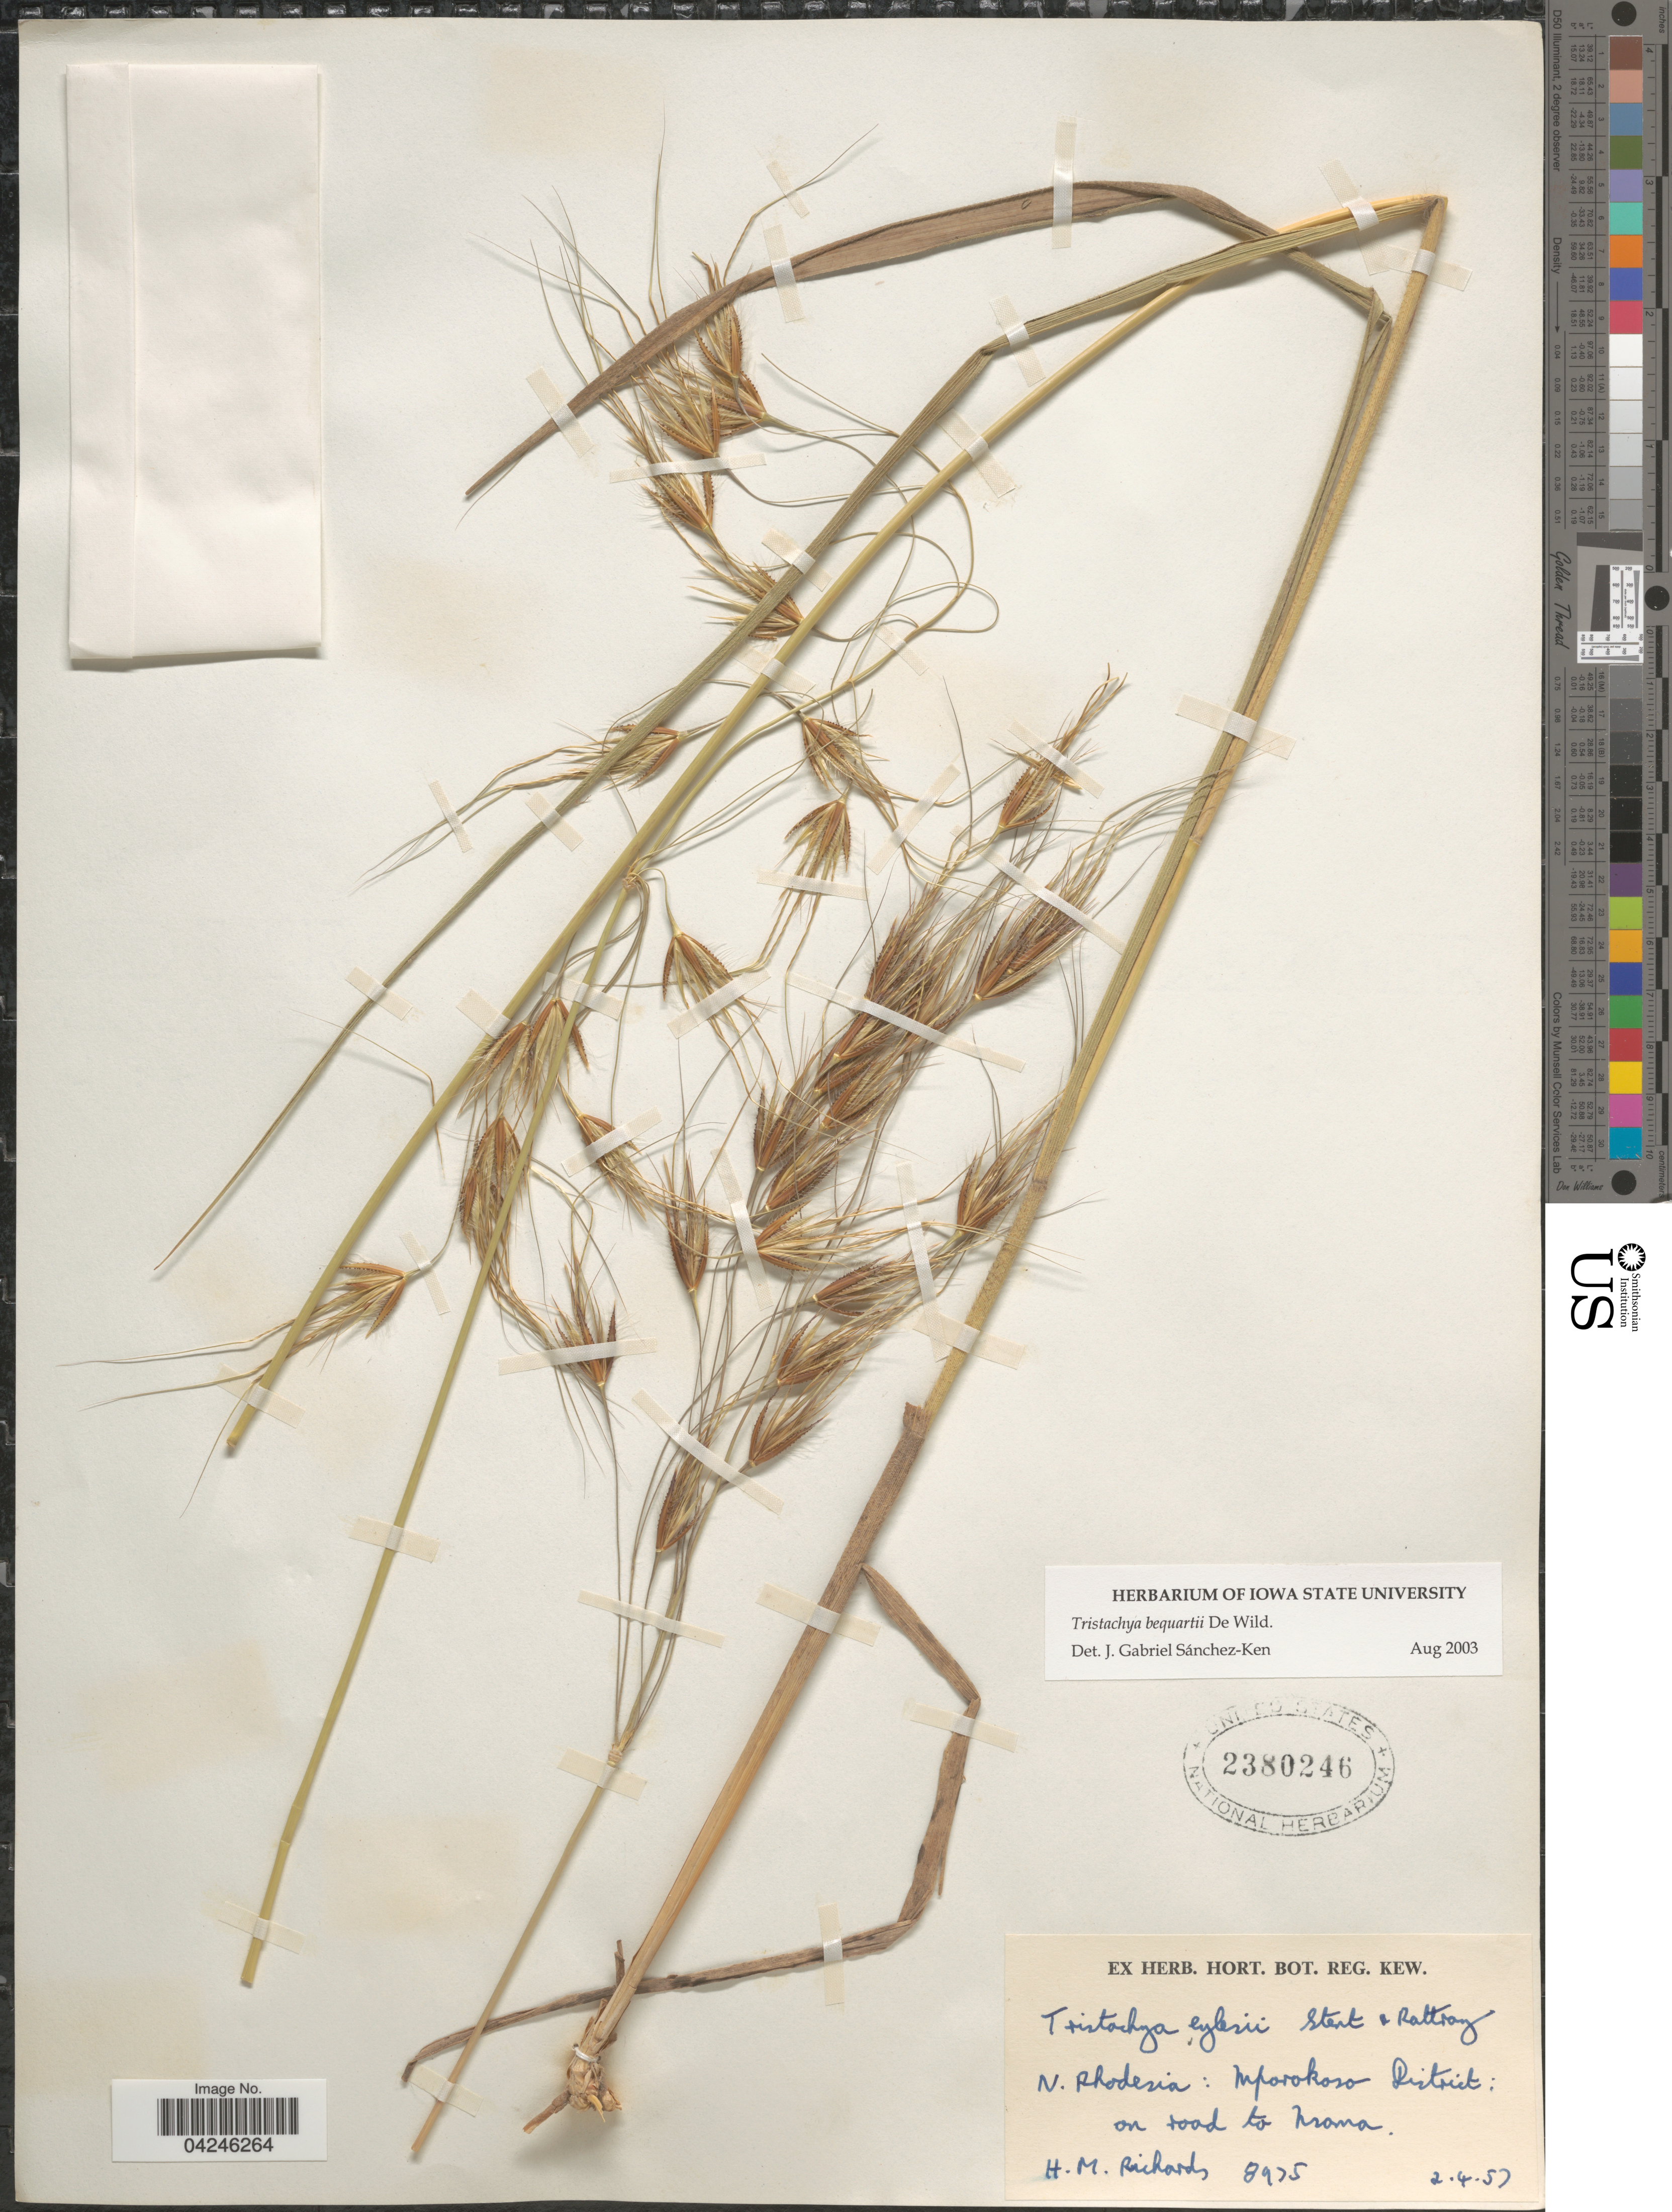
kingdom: Plantae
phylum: Tracheophyta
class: Liliopsida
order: Poales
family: Poaceae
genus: Tristachya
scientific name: Tristachya bequaertii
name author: De Wild.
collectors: H. Richards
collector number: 8975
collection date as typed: Transcribed d/m/y: 2/4/57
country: Zambia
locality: N. Rhodesia: Mporokoso District: on road to Nsama.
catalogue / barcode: US 2380246